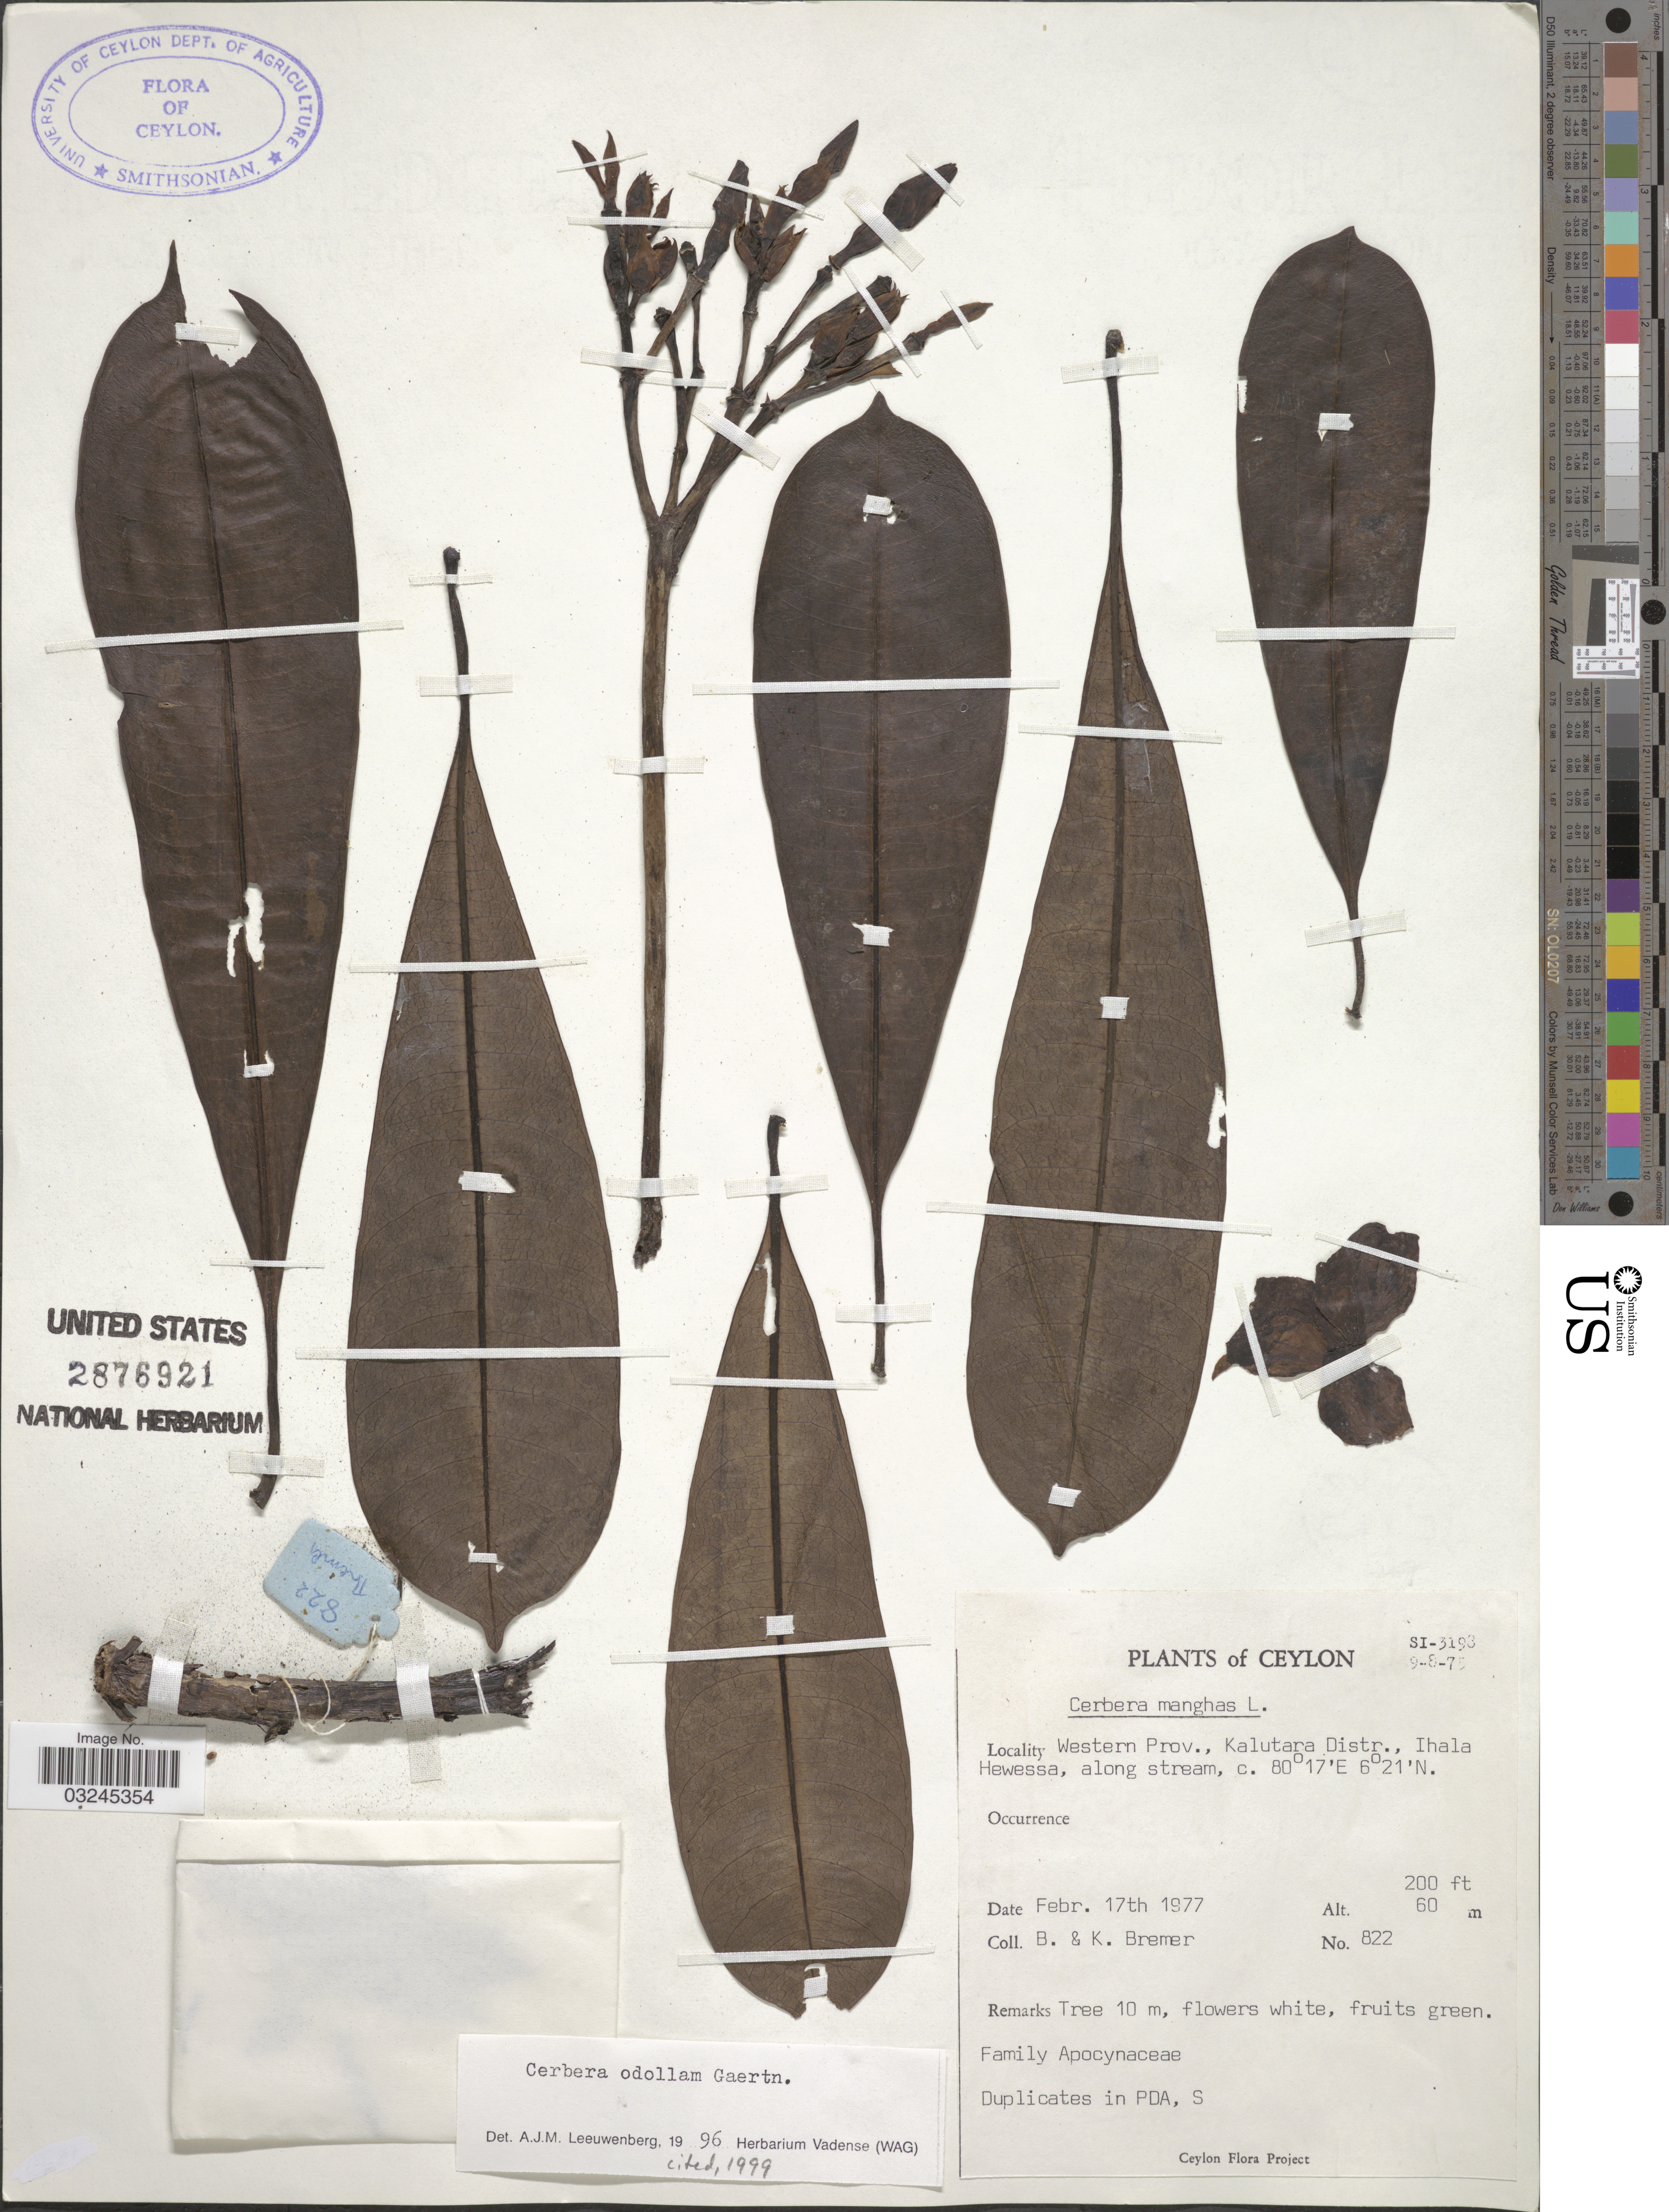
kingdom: Plantae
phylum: Tracheophyta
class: Magnoliopsida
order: Gentianales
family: Apocynaceae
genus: Cerbera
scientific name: Cerbera odollam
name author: Gaertn.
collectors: B. Bremer & K. Bremer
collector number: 822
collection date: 1977-02-17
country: Sri Lanka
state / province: Western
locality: Ceylon. Kalutara Distr., Ihala Hewessa, along stream.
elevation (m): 61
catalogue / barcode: US 2876921